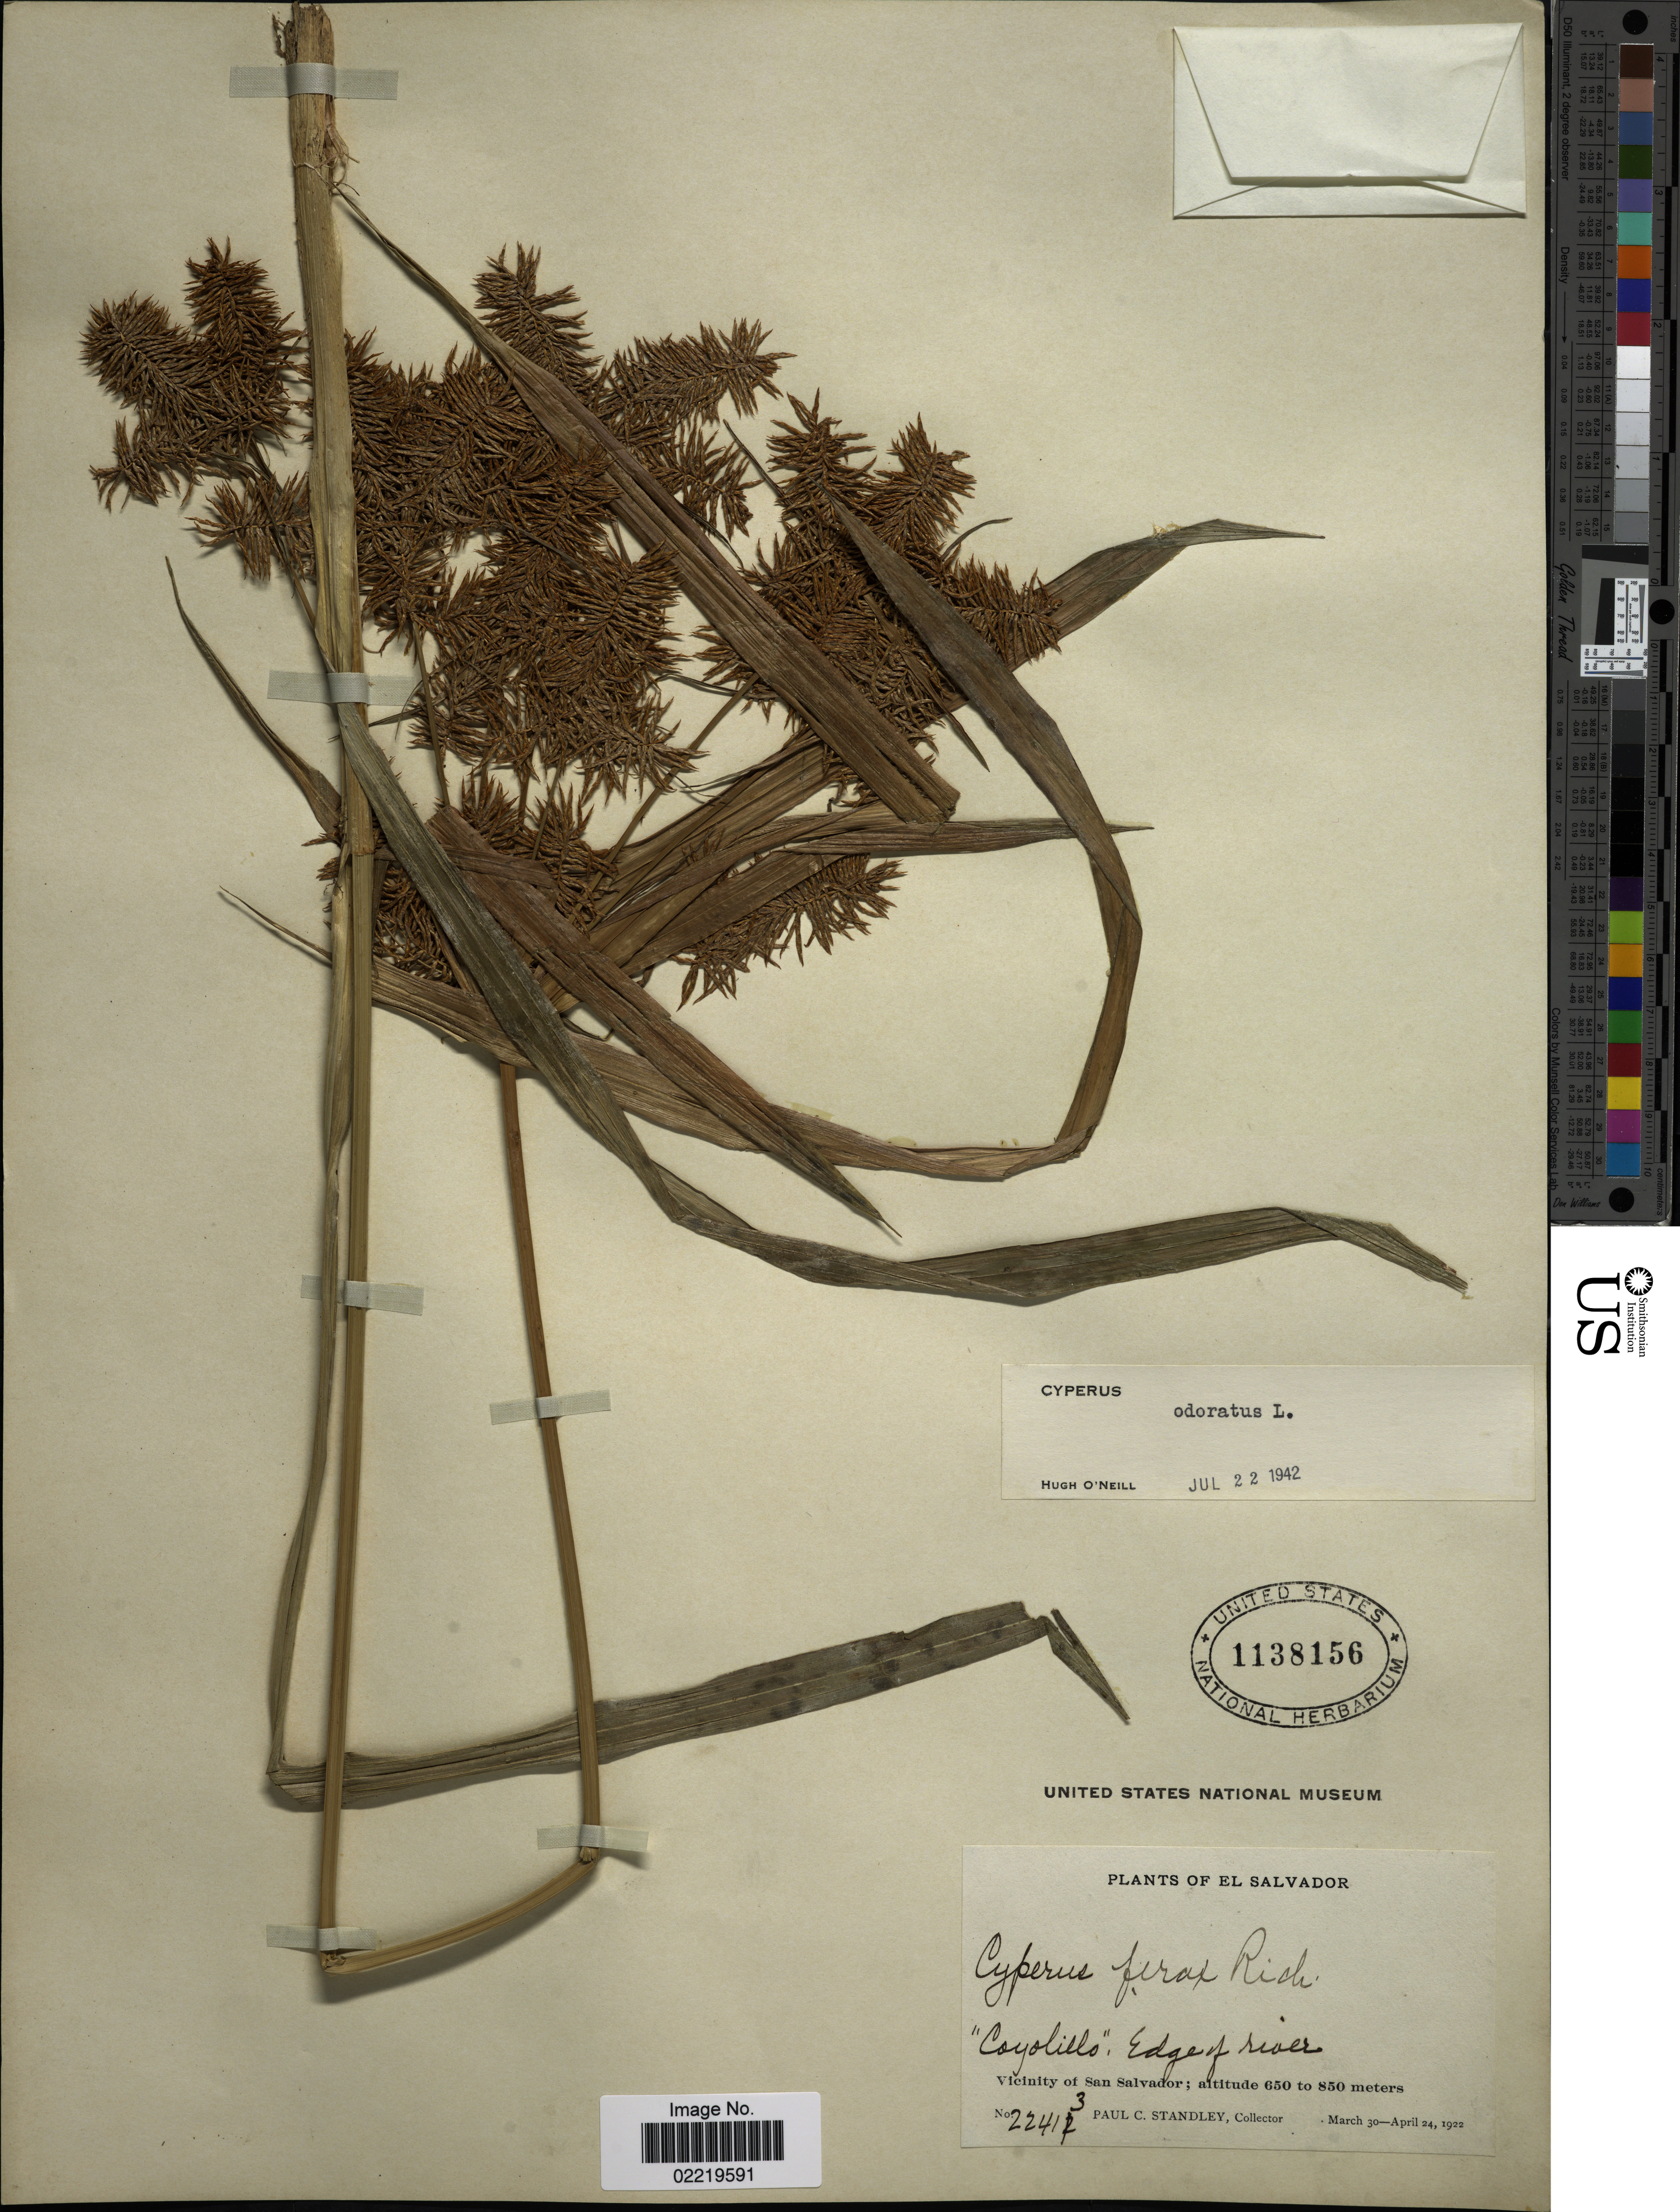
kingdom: Plantae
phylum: Tracheophyta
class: Liliopsida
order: Poales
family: Cyperaceae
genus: Cyperus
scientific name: Cyperus odoratus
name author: L.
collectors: P. C. Standley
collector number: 22413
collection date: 1922-03-30/1922-04-24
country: El Salvador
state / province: San Salvador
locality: Coyolillo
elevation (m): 650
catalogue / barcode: US 1138156